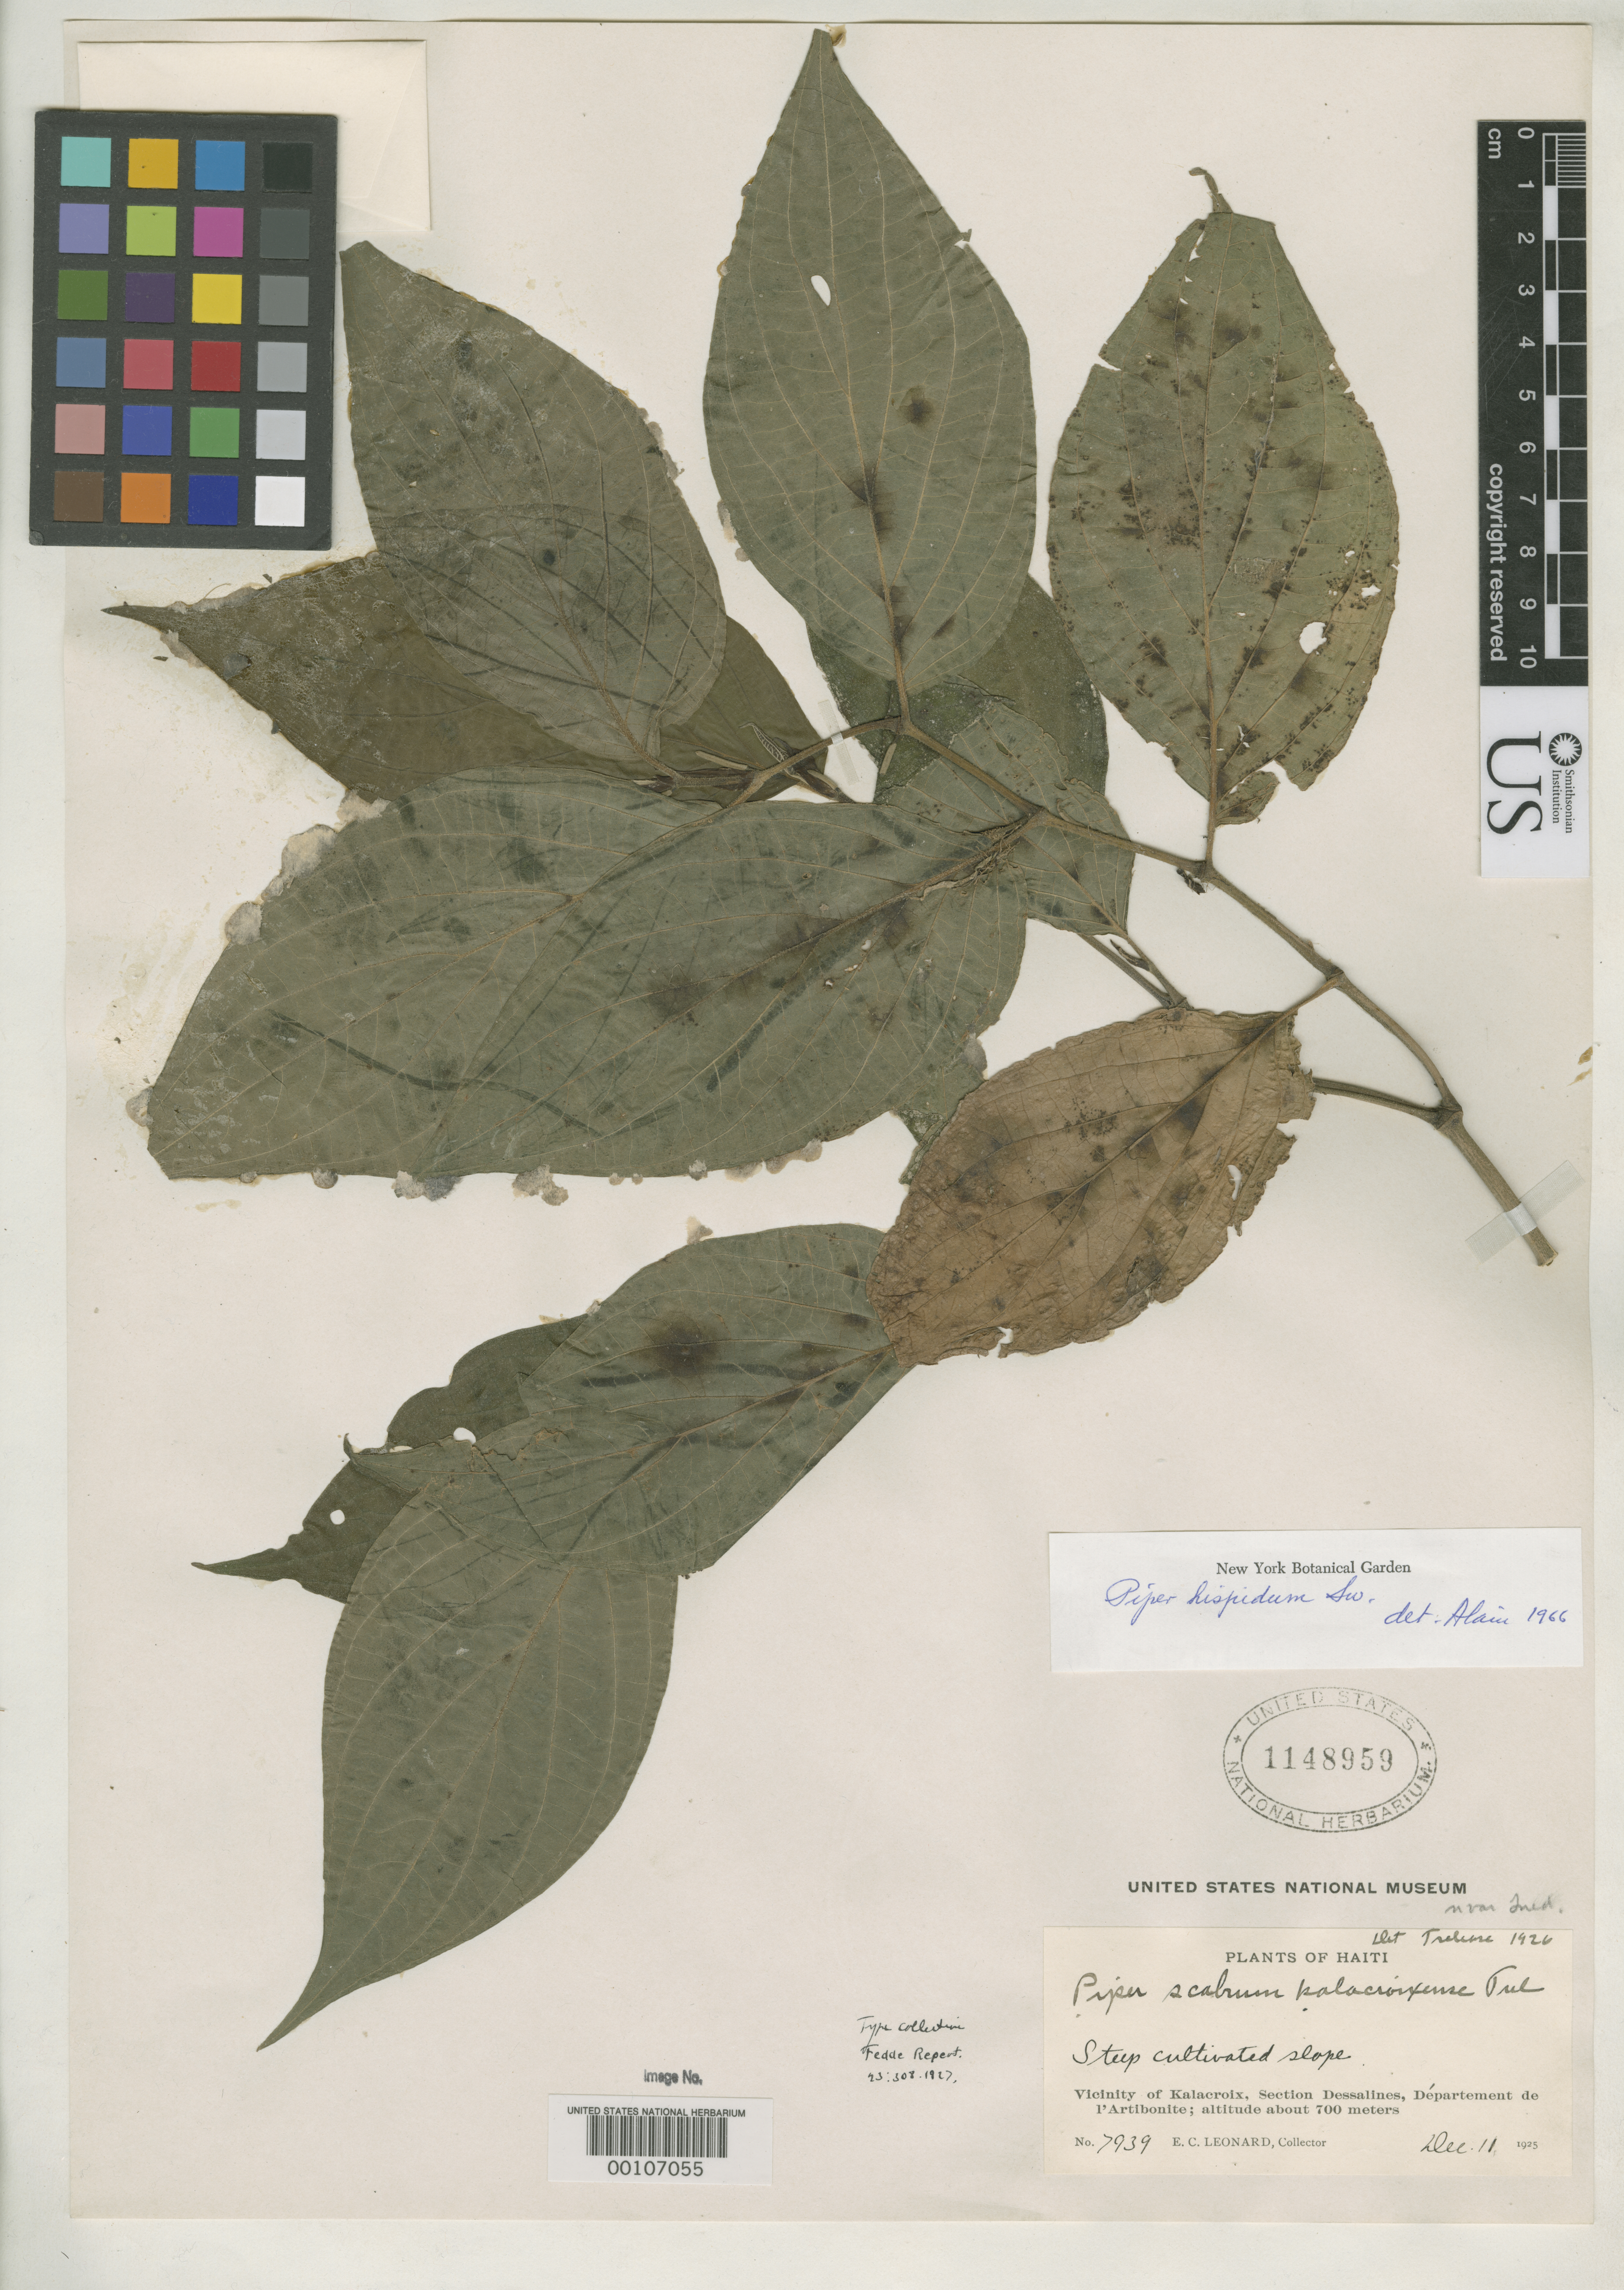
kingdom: Plantae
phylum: Tracheophyta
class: Magnoliopsida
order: Piperales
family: Piperaceae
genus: Piper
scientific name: Piper scabrum var. kalacroixense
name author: Trel.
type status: Isotype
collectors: E. C. Leonard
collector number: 7939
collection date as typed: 11 Dec 1925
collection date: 1925-12-11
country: Haiti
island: Hispaniola Island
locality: Kalacroix.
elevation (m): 700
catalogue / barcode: US 1148959